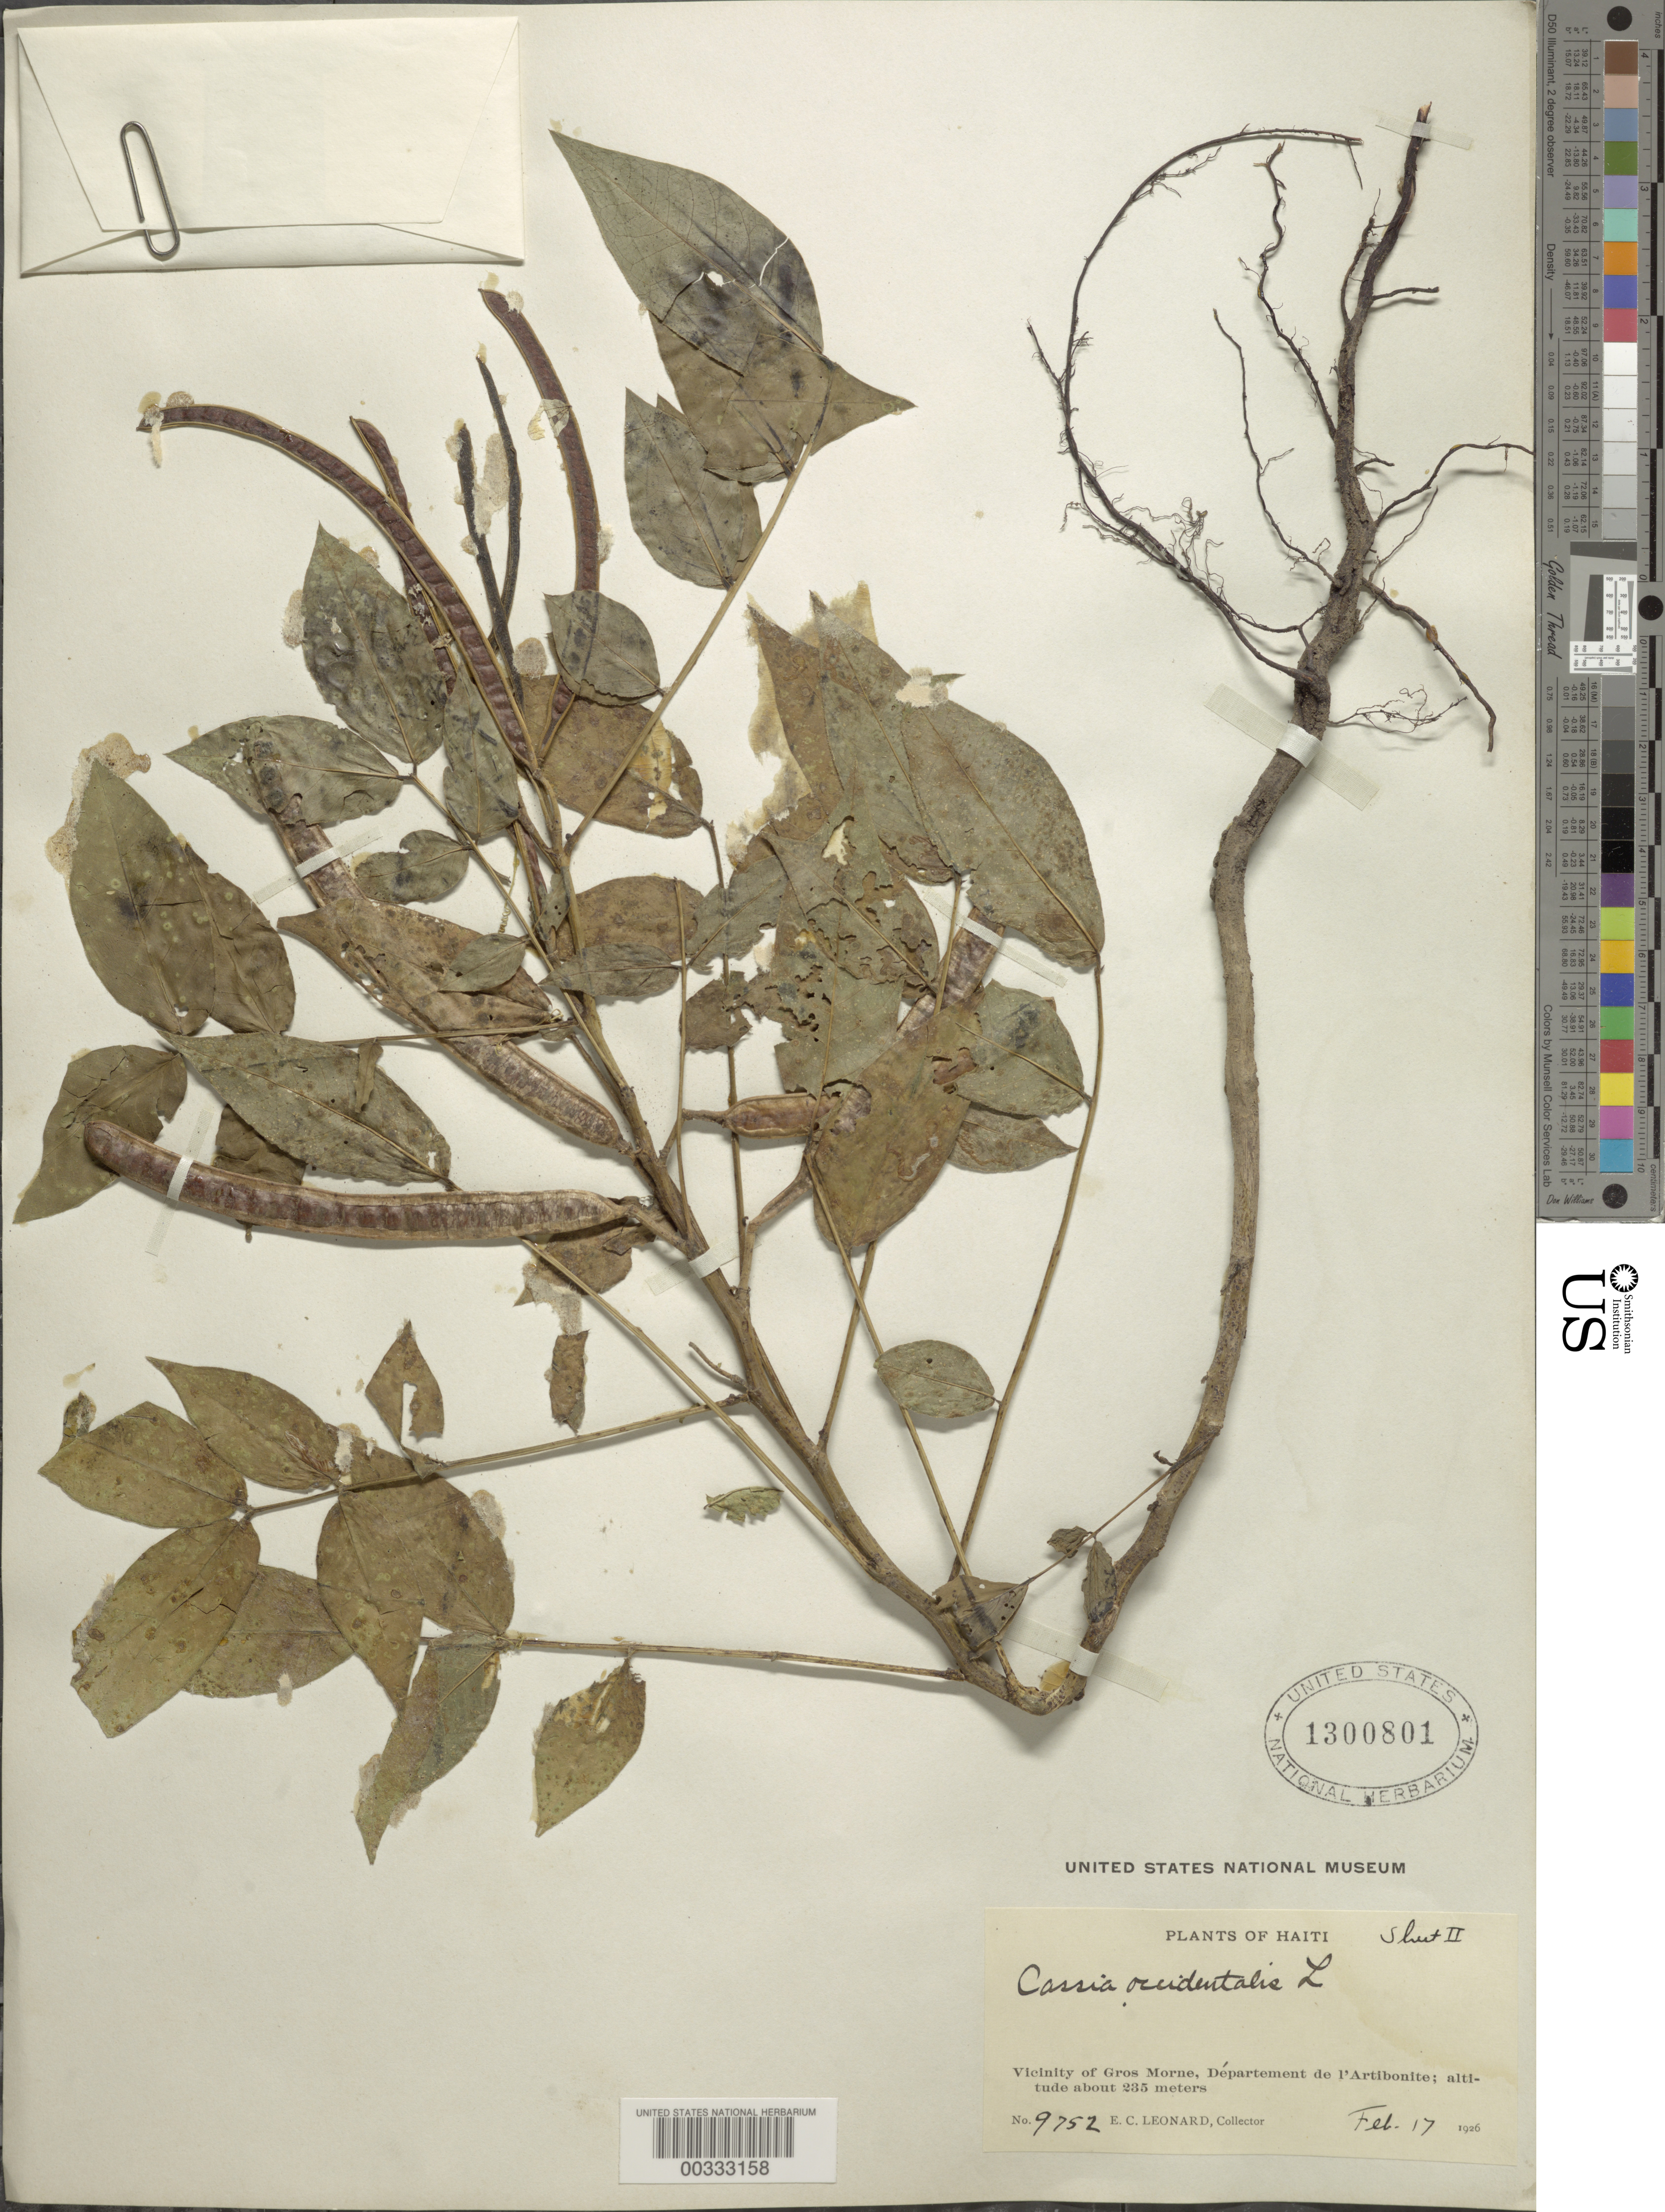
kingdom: Plantae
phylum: Tracheophyta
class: Magnoliopsida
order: Fabales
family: Fabaceae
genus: Senna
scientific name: Senna occidentalis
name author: (L.) Link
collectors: E. C. Leonard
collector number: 9752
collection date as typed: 17 Feb 1926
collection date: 1926-02-17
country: Haiti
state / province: Artibonite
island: Hispaniola Island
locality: Ne of gros morne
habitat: Gravelly river bank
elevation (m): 235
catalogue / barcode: US 1300801